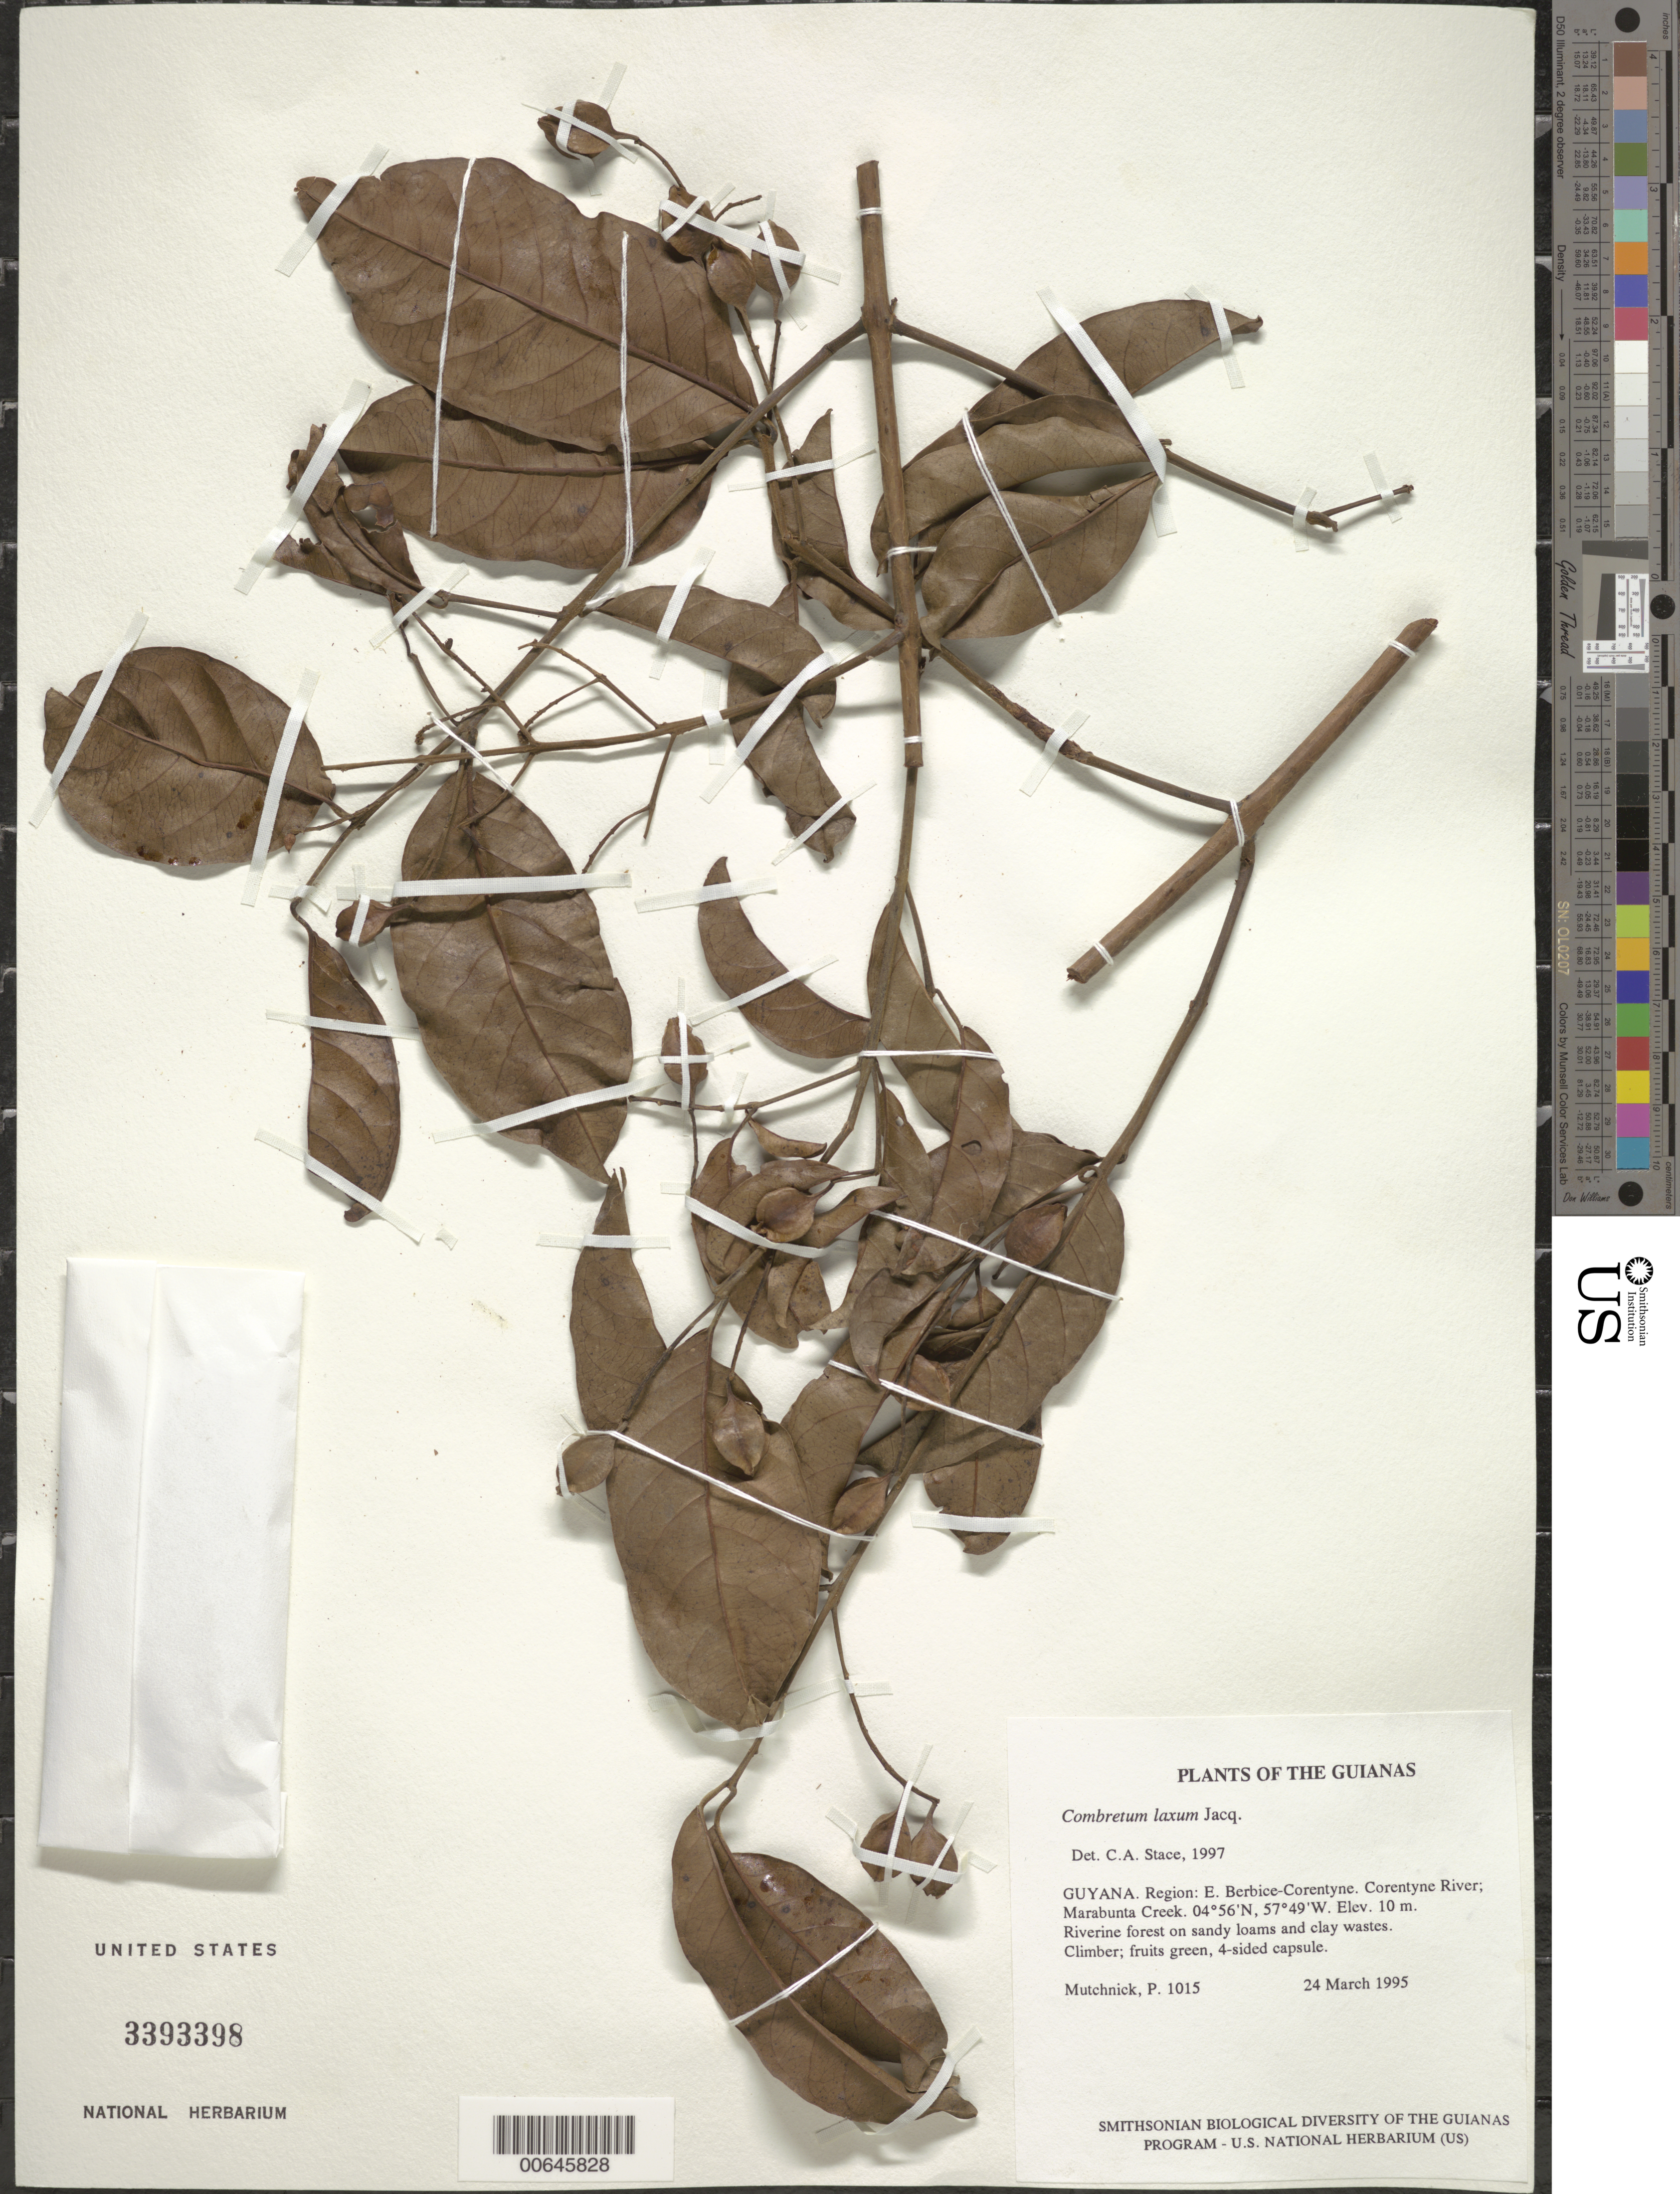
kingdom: Plantae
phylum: Tracheophyta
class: Magnoliopsida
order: Myrtales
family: Combretaceae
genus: Combretum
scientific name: Combretum laxum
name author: Jacq.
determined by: Stace, C. A.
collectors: P. Mutchnick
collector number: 1015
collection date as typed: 24 March 1995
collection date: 1995-03-24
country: Guyana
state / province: E. Berbice-Corentyne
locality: Corentyne River; Marabunta Creek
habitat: Riverine forest on sandy loams and clay wastes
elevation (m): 10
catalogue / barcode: US 3393398